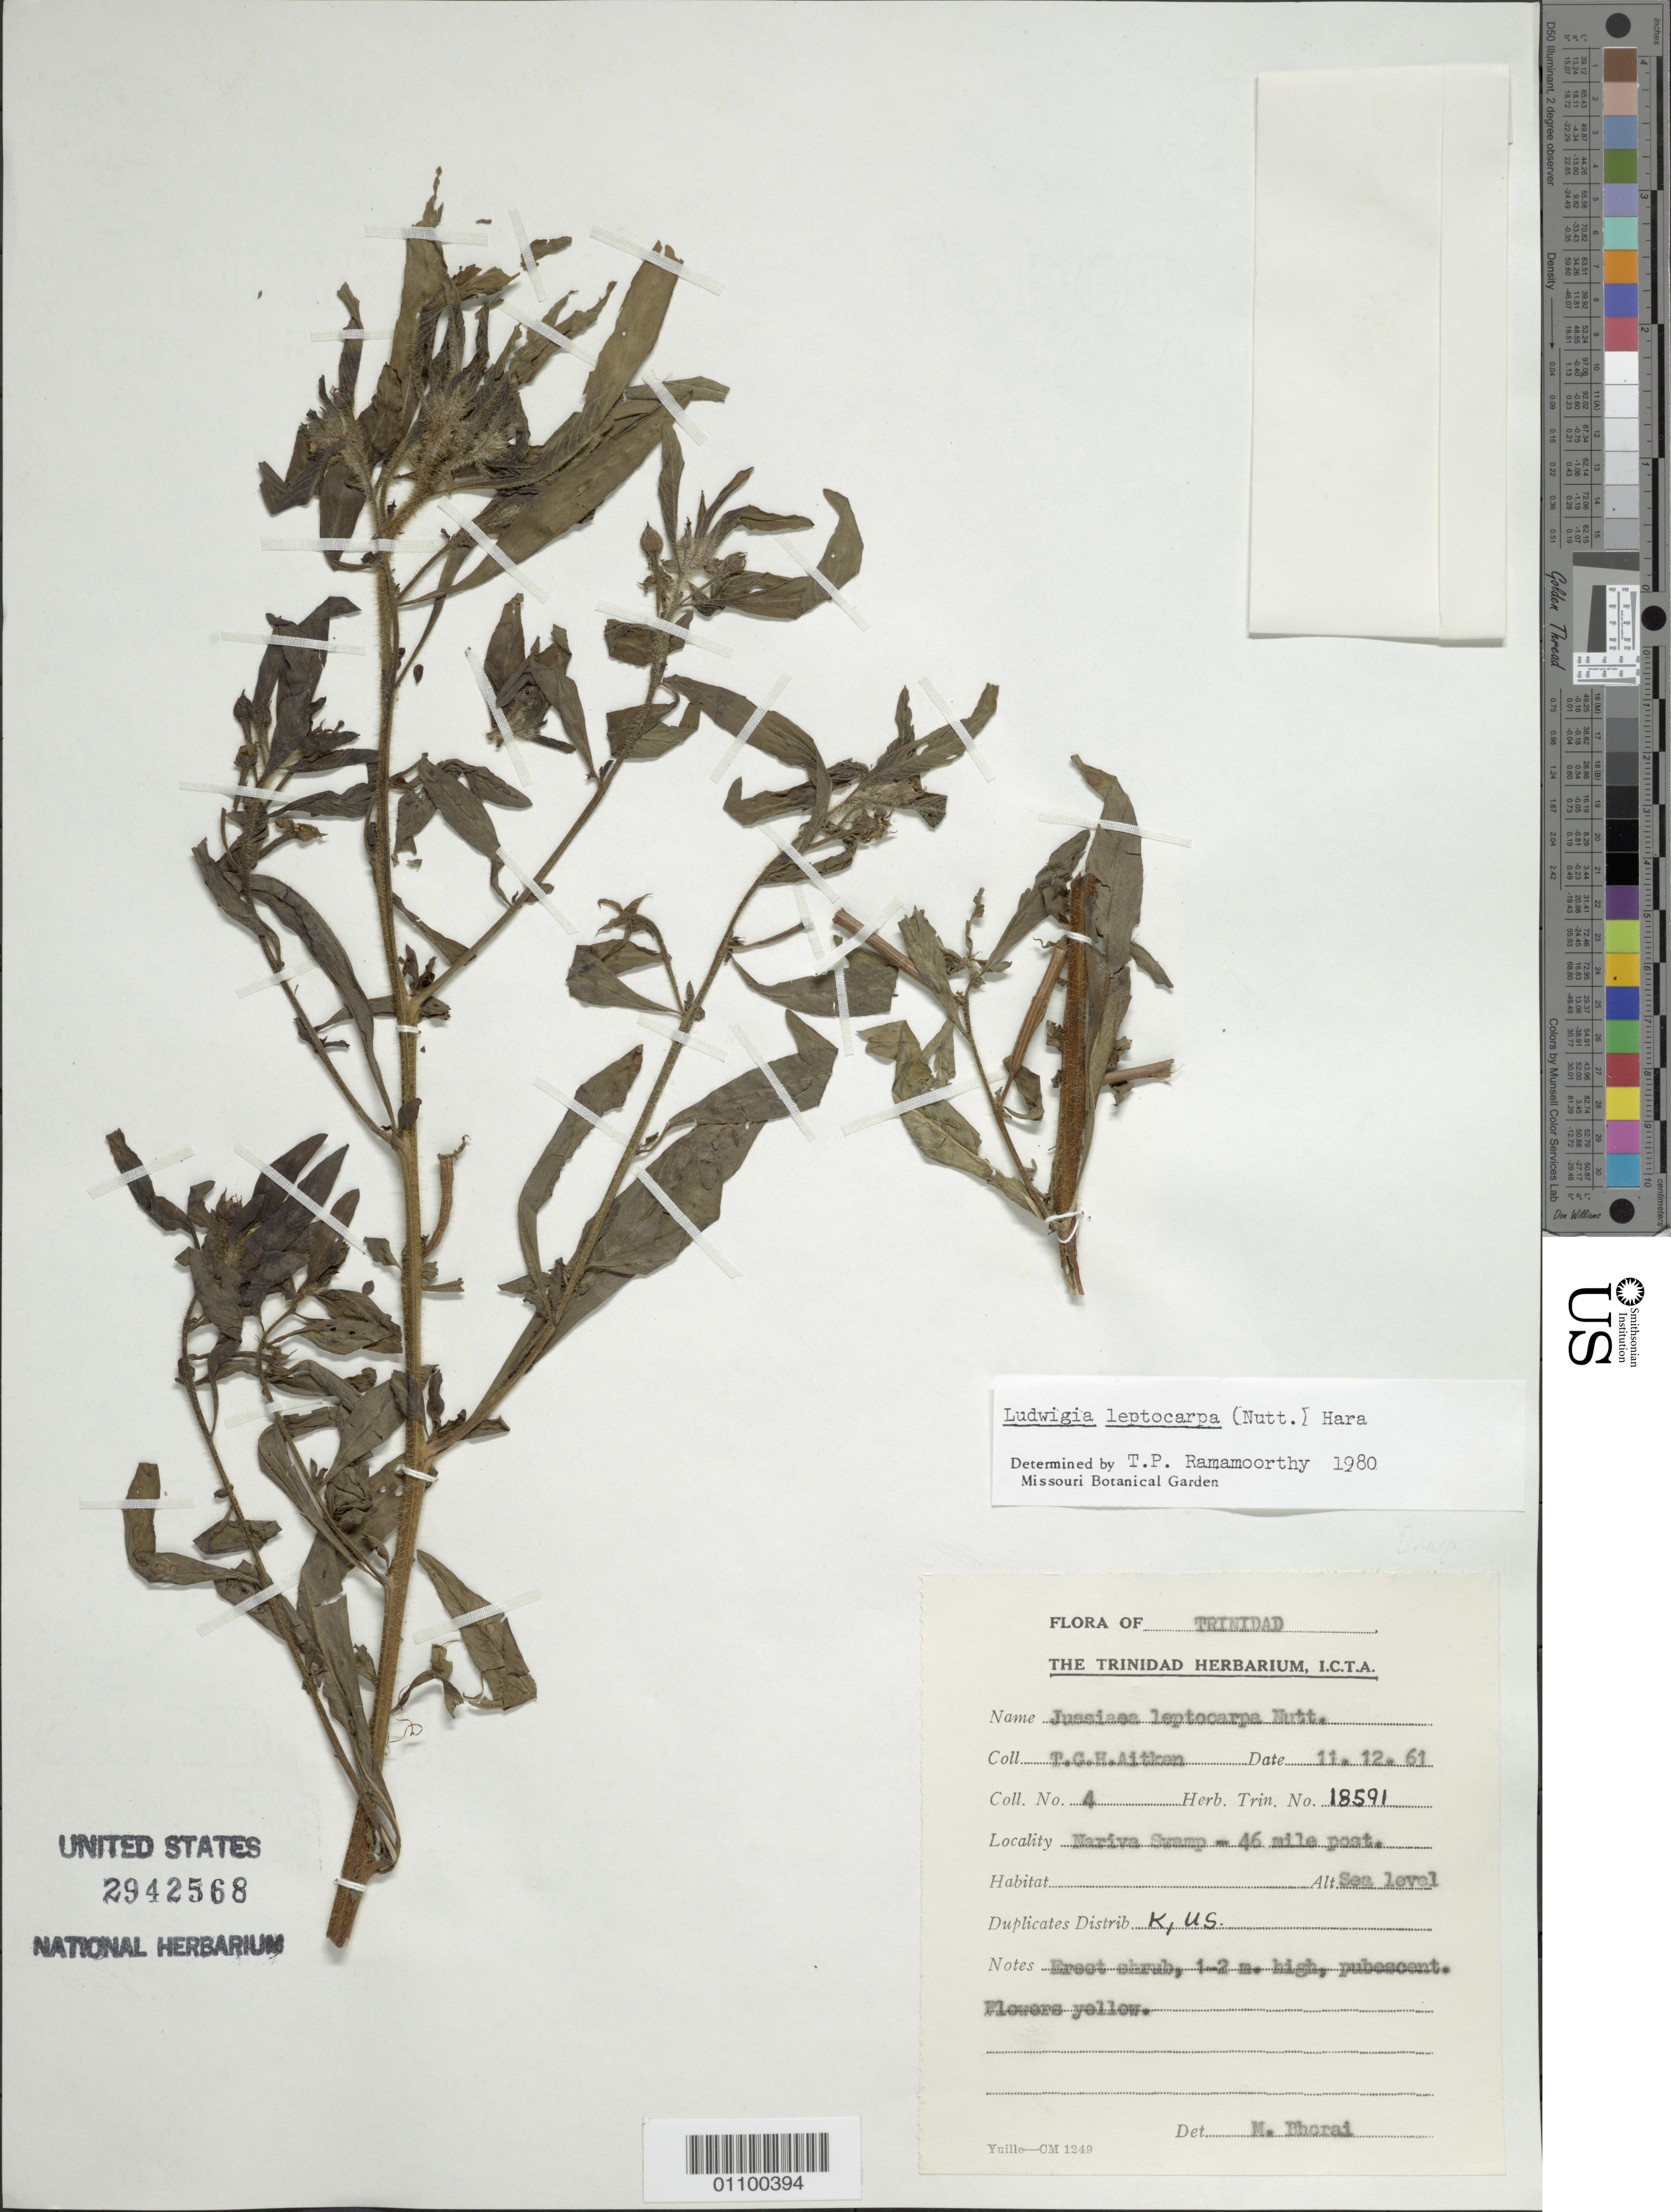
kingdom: Plantae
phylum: Tracheophyta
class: Magnoliopsida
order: Myrtales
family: Onagraceae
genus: Ludwigia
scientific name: Ludwigia leptocarpa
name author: (Nutt.) H. Hara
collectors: T. Aitken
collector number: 4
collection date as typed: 12 Nov 1961 or 11 Dec 1961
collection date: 1961-11-12 or 1961-12-11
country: Trinidad and Tobago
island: Trinidad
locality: Nariva Swamp - 46 mi post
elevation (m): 0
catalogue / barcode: US 2942568